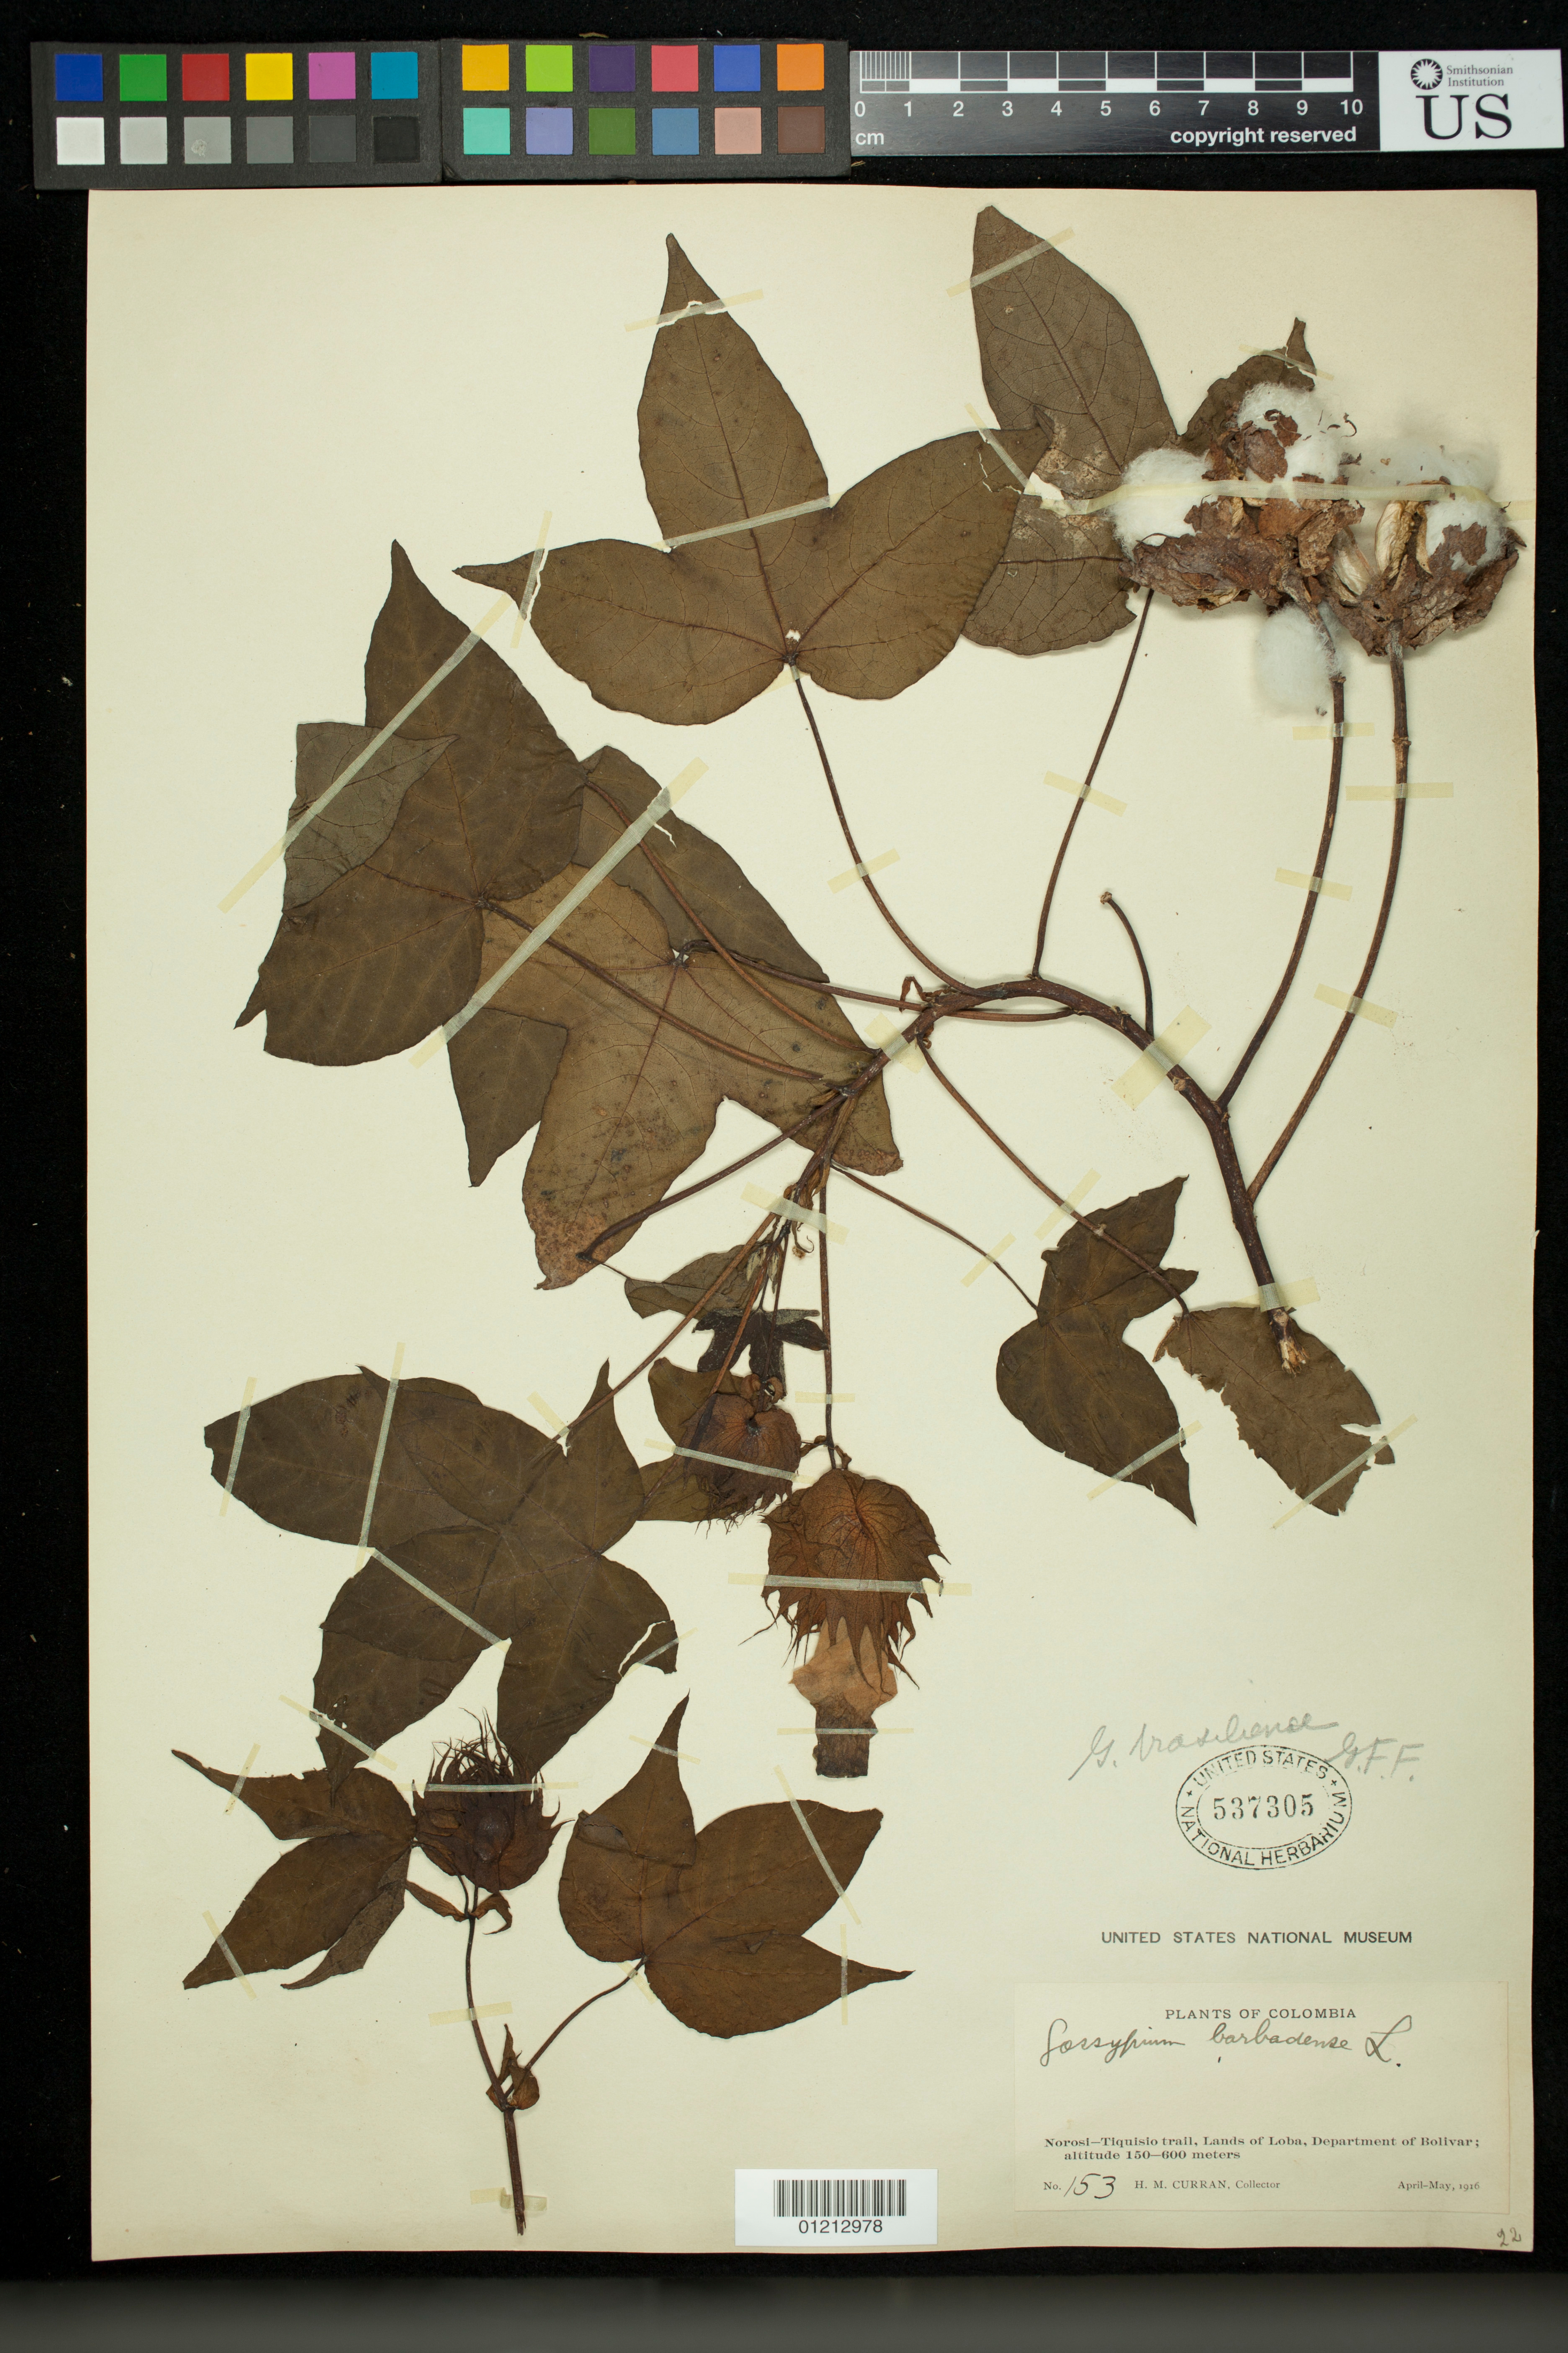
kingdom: Plantae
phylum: Tracheophyta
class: Magnoliopsida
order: Malvales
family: Malvaceae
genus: Gossypium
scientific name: Gossypium brasiliense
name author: Macfad.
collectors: H. M. Curran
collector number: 153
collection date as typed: Apr 1916 to -- May 1916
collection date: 1916-04/1916-05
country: Colombia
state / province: Bolívar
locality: Norosi-Tiquisio Trail, Lands of Loba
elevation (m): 150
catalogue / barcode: US 537305